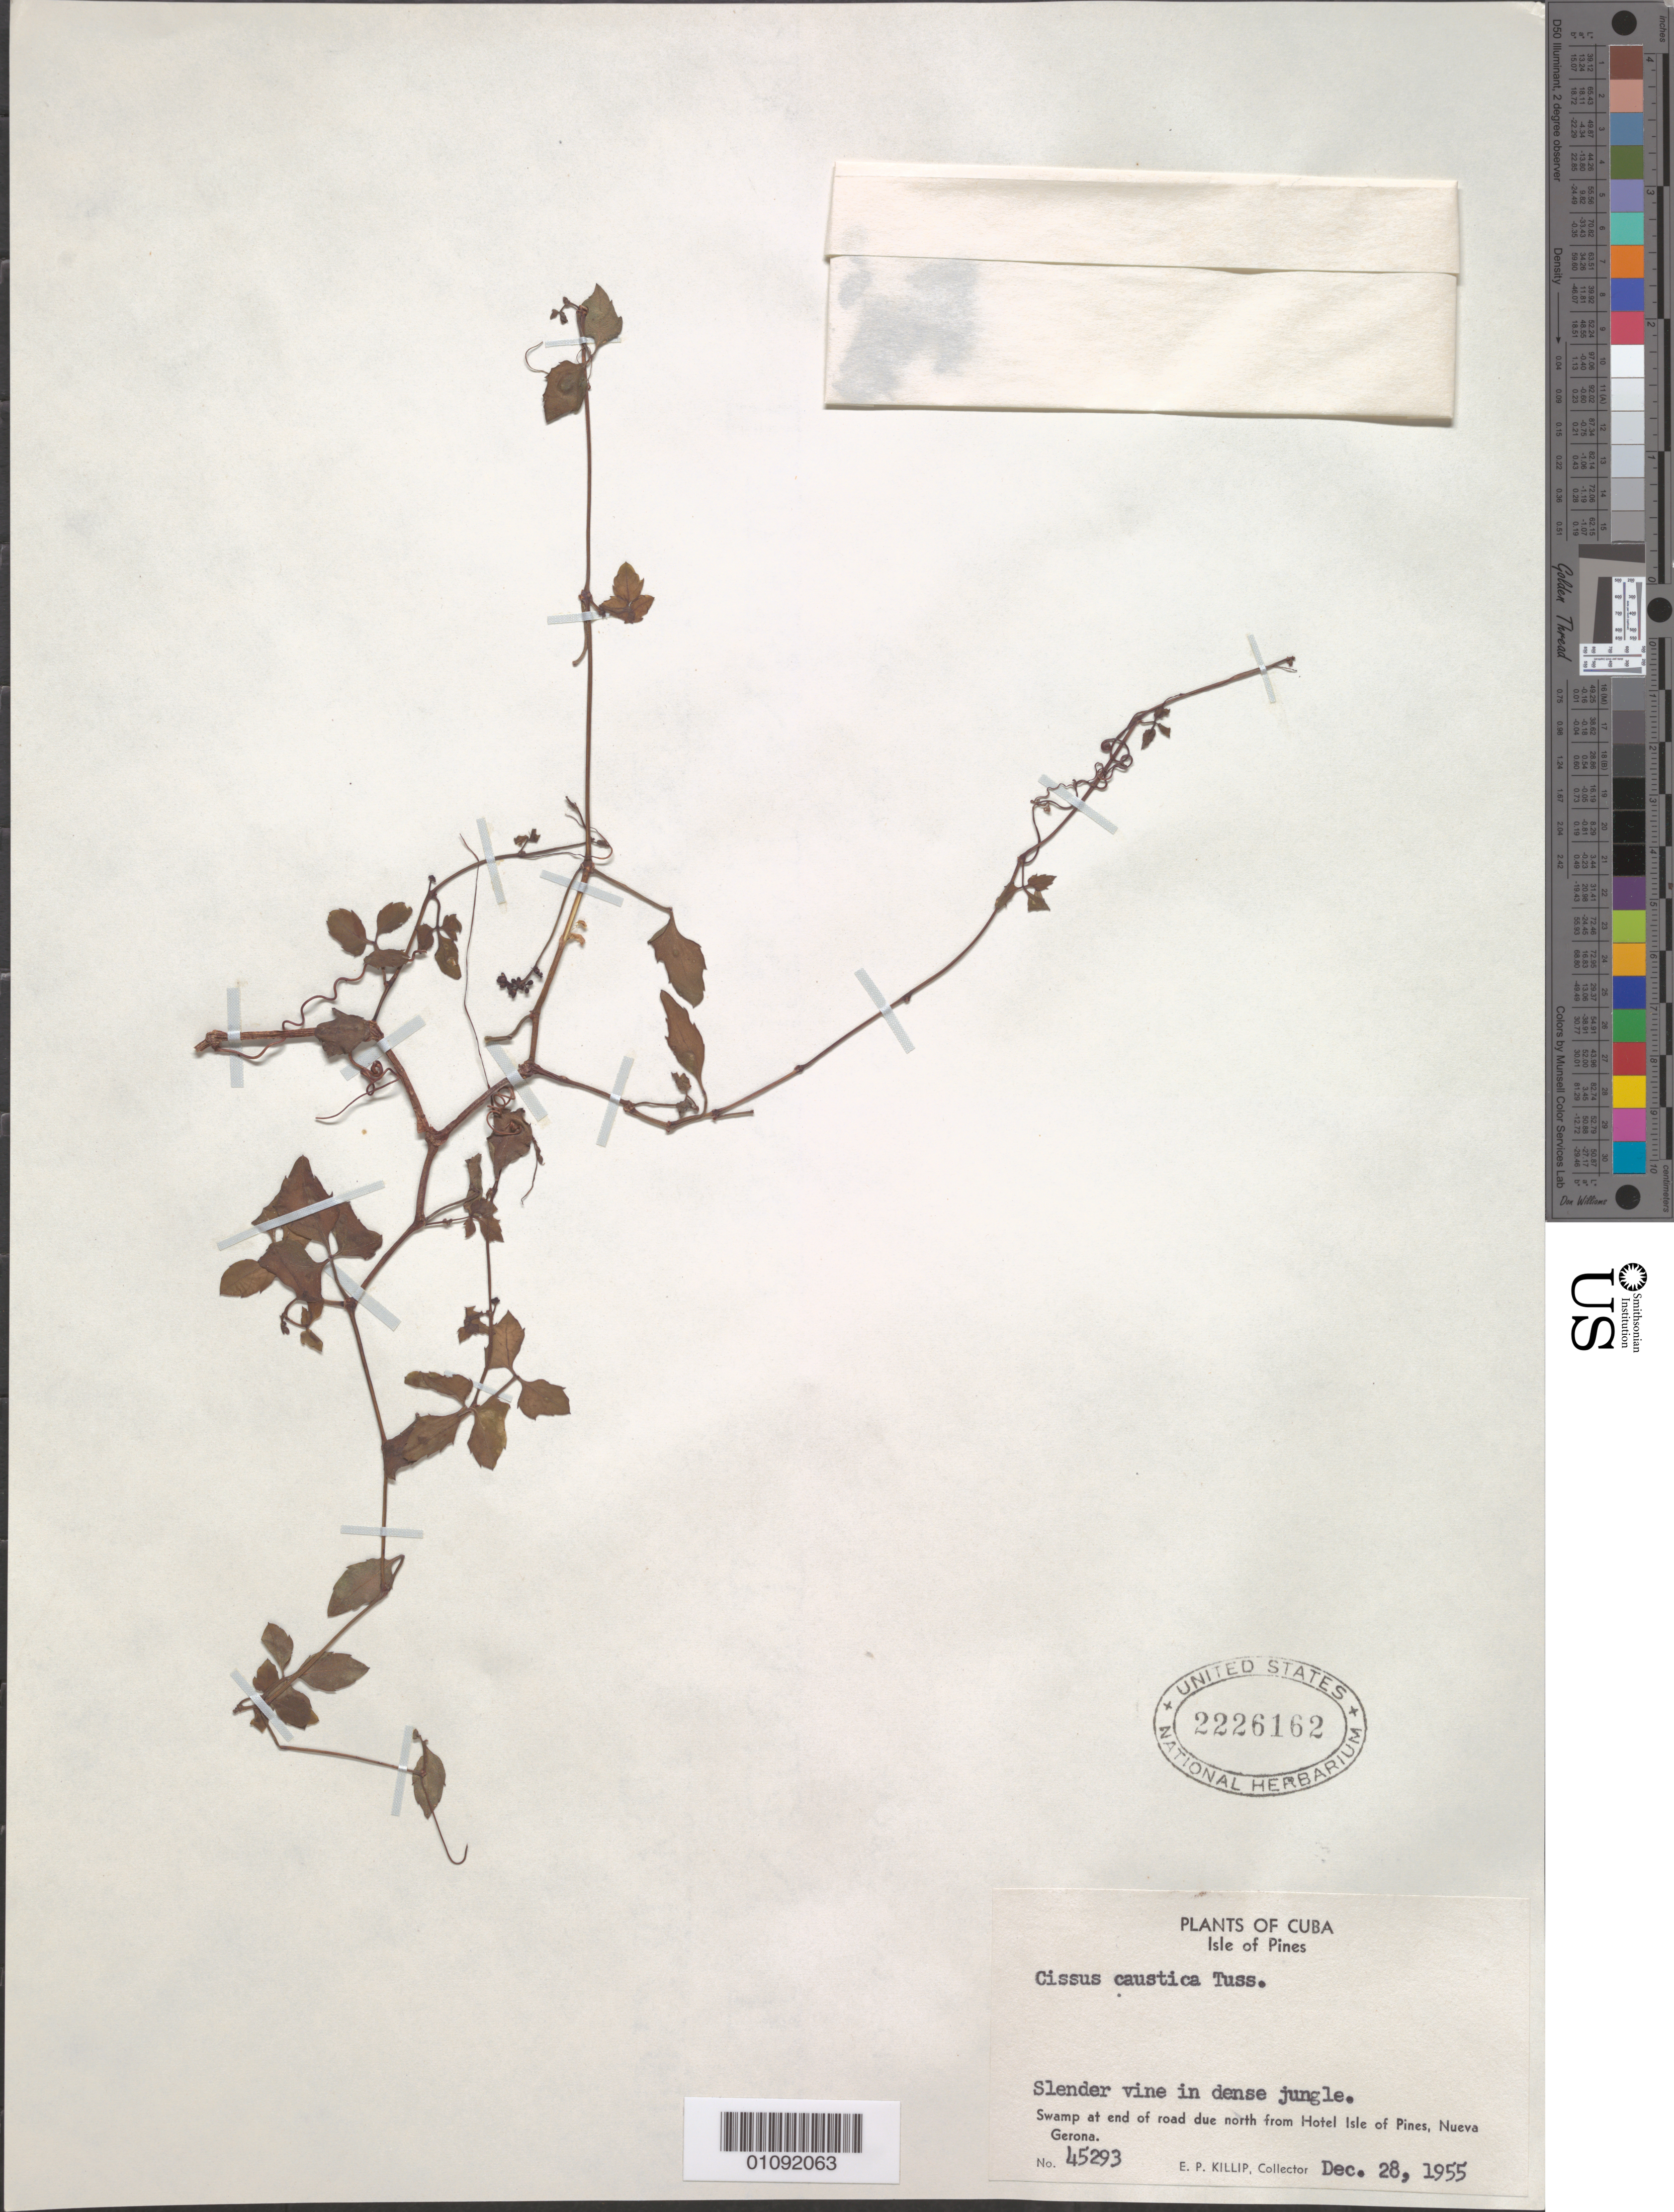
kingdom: Plantae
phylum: Tracheophyta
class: Magnoliopsida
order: Vitales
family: Vitaceae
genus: Cissus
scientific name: Cissus caustica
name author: Tussac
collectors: E. P. Killip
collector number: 45293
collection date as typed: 28 Dec 1955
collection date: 1955-12-28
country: Cuba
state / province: Isla de La Juventud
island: Isla de la Juventud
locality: Swamp at end of road due N from Hotel Isle of Pines, Nueva Gerona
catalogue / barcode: US 2226162